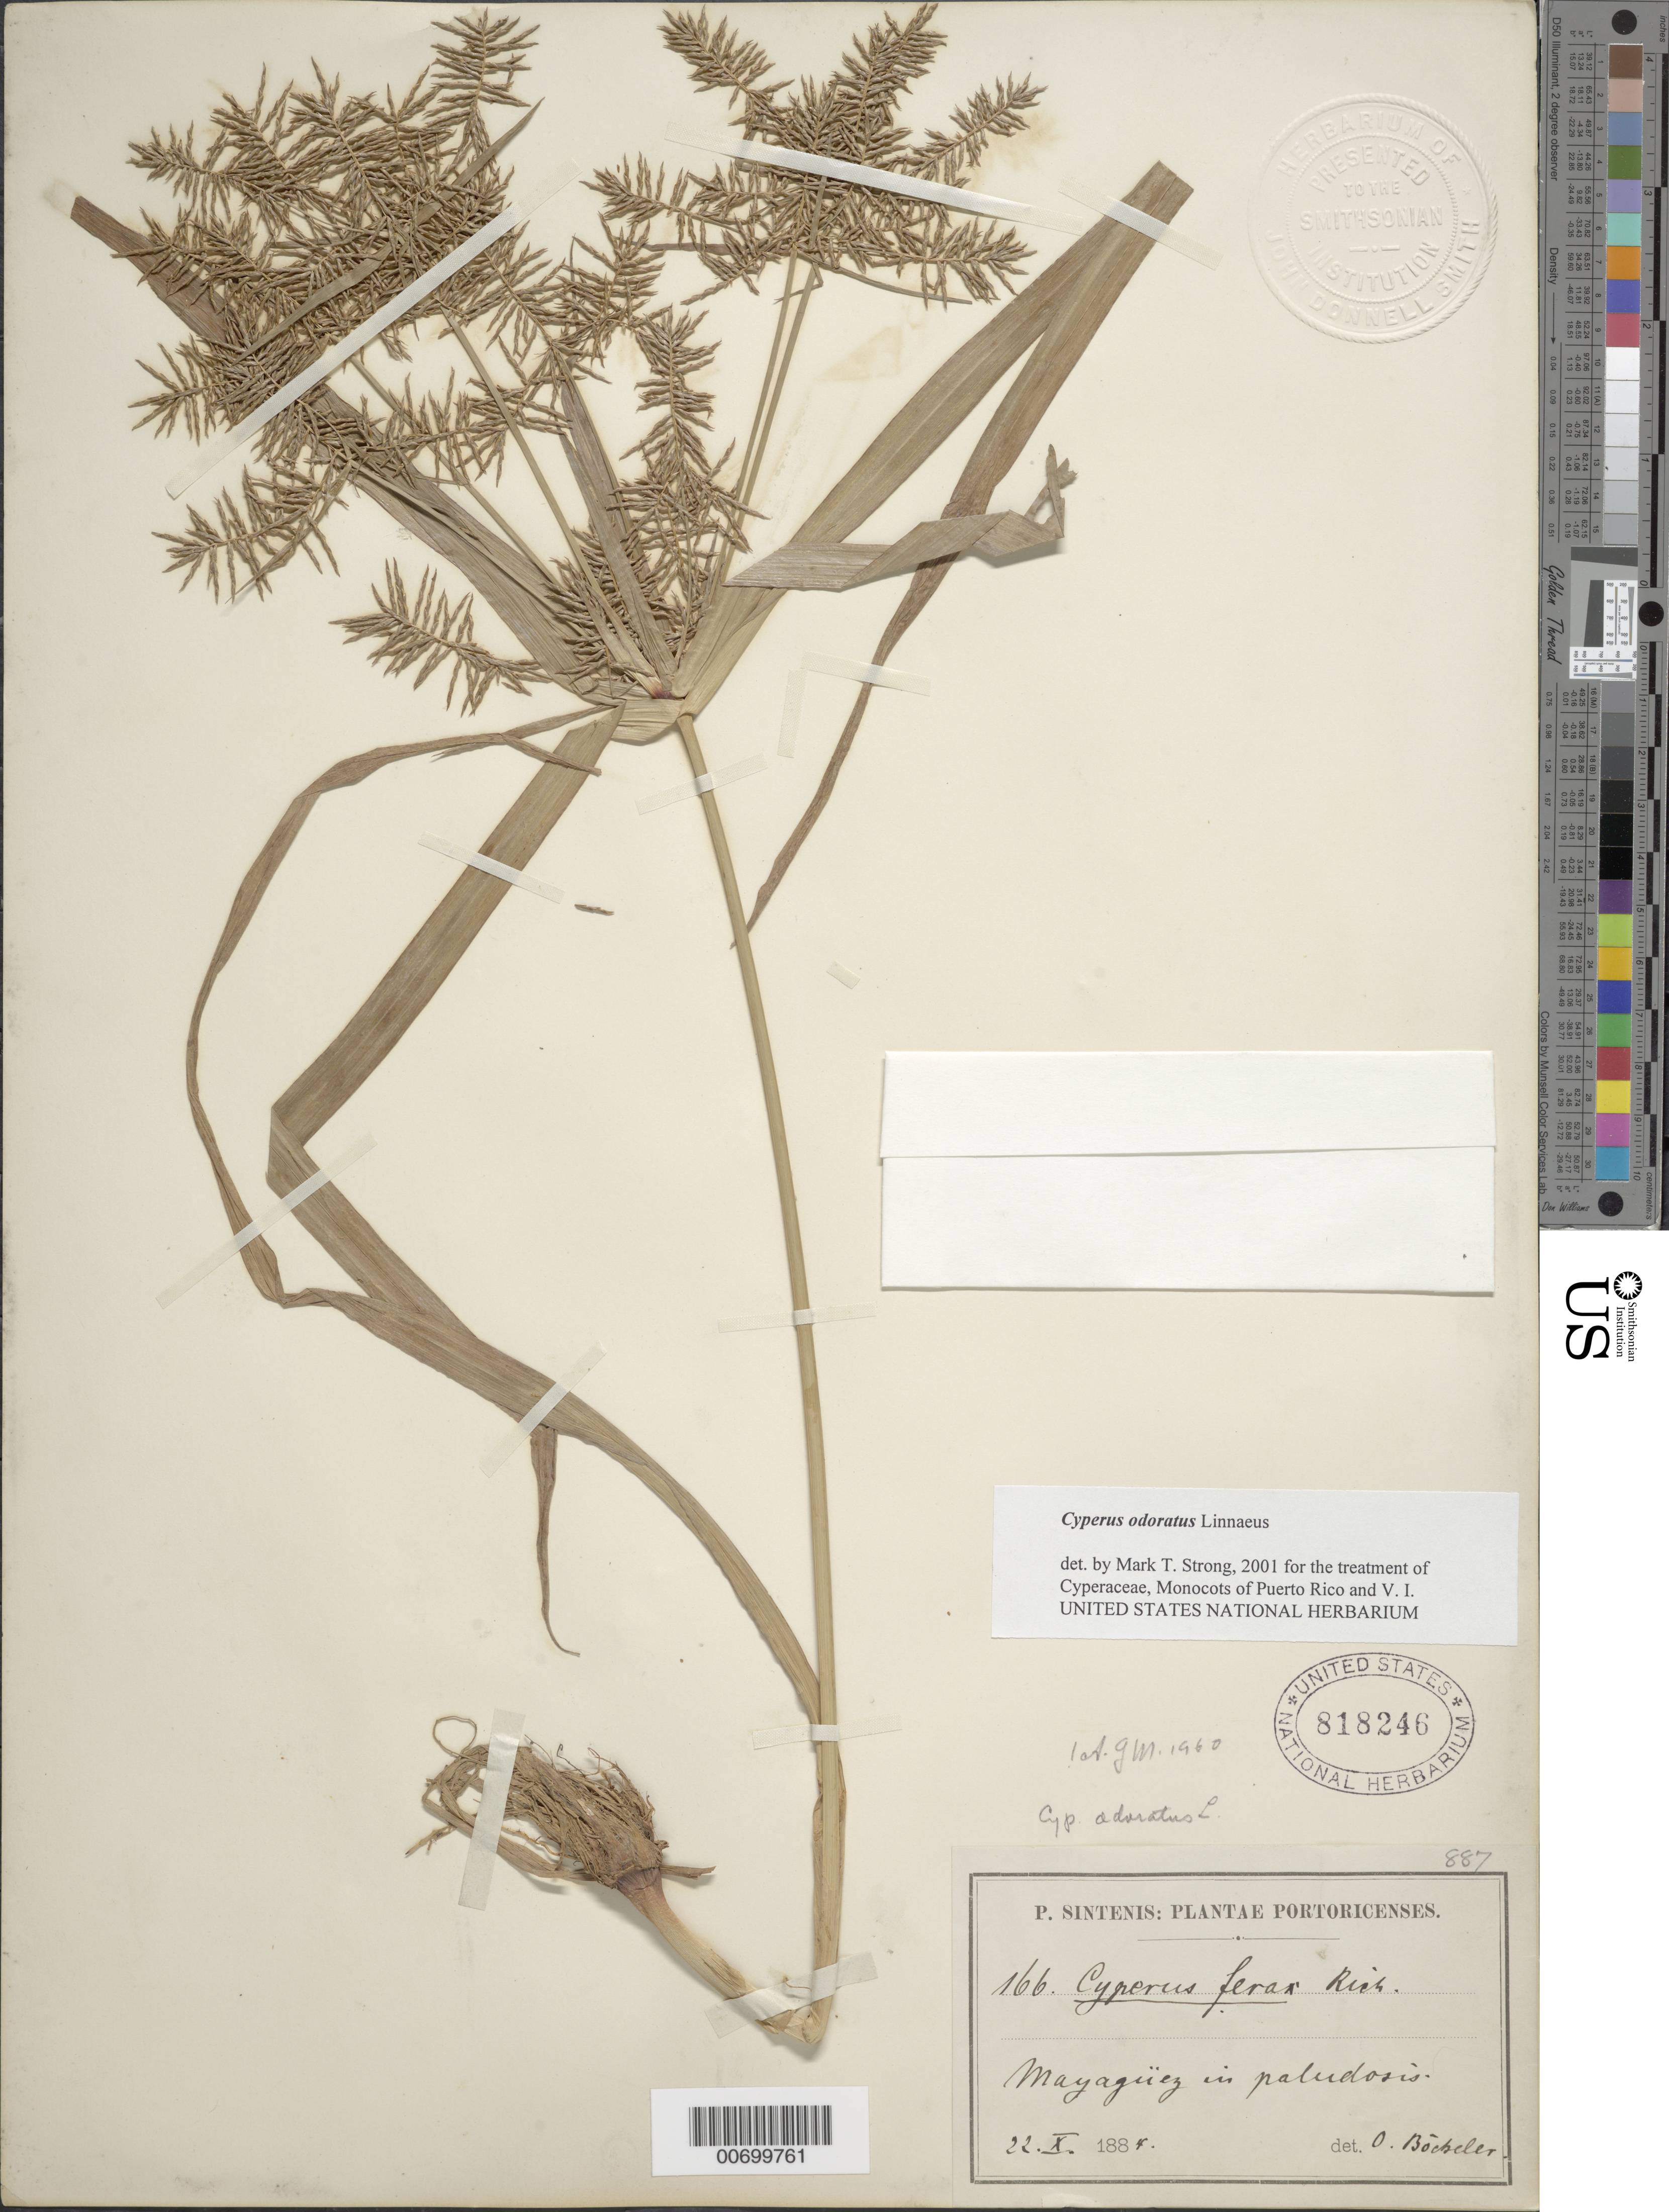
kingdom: Plantae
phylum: Tracheophyta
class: Liliopsida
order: Poales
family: Cyperaceae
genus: Cyperus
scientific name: Cyperus odoratus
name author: L.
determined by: Strong, M. T., (US), Smithsonian Institution - National Museum of Natural History (UNITED STATES)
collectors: P. Sintenis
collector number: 166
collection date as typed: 22 Oct 1884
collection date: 1884-10-22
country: Puerto Rico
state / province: Mayagüez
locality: Mayagüez.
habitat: In paludosis.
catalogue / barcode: US 818246